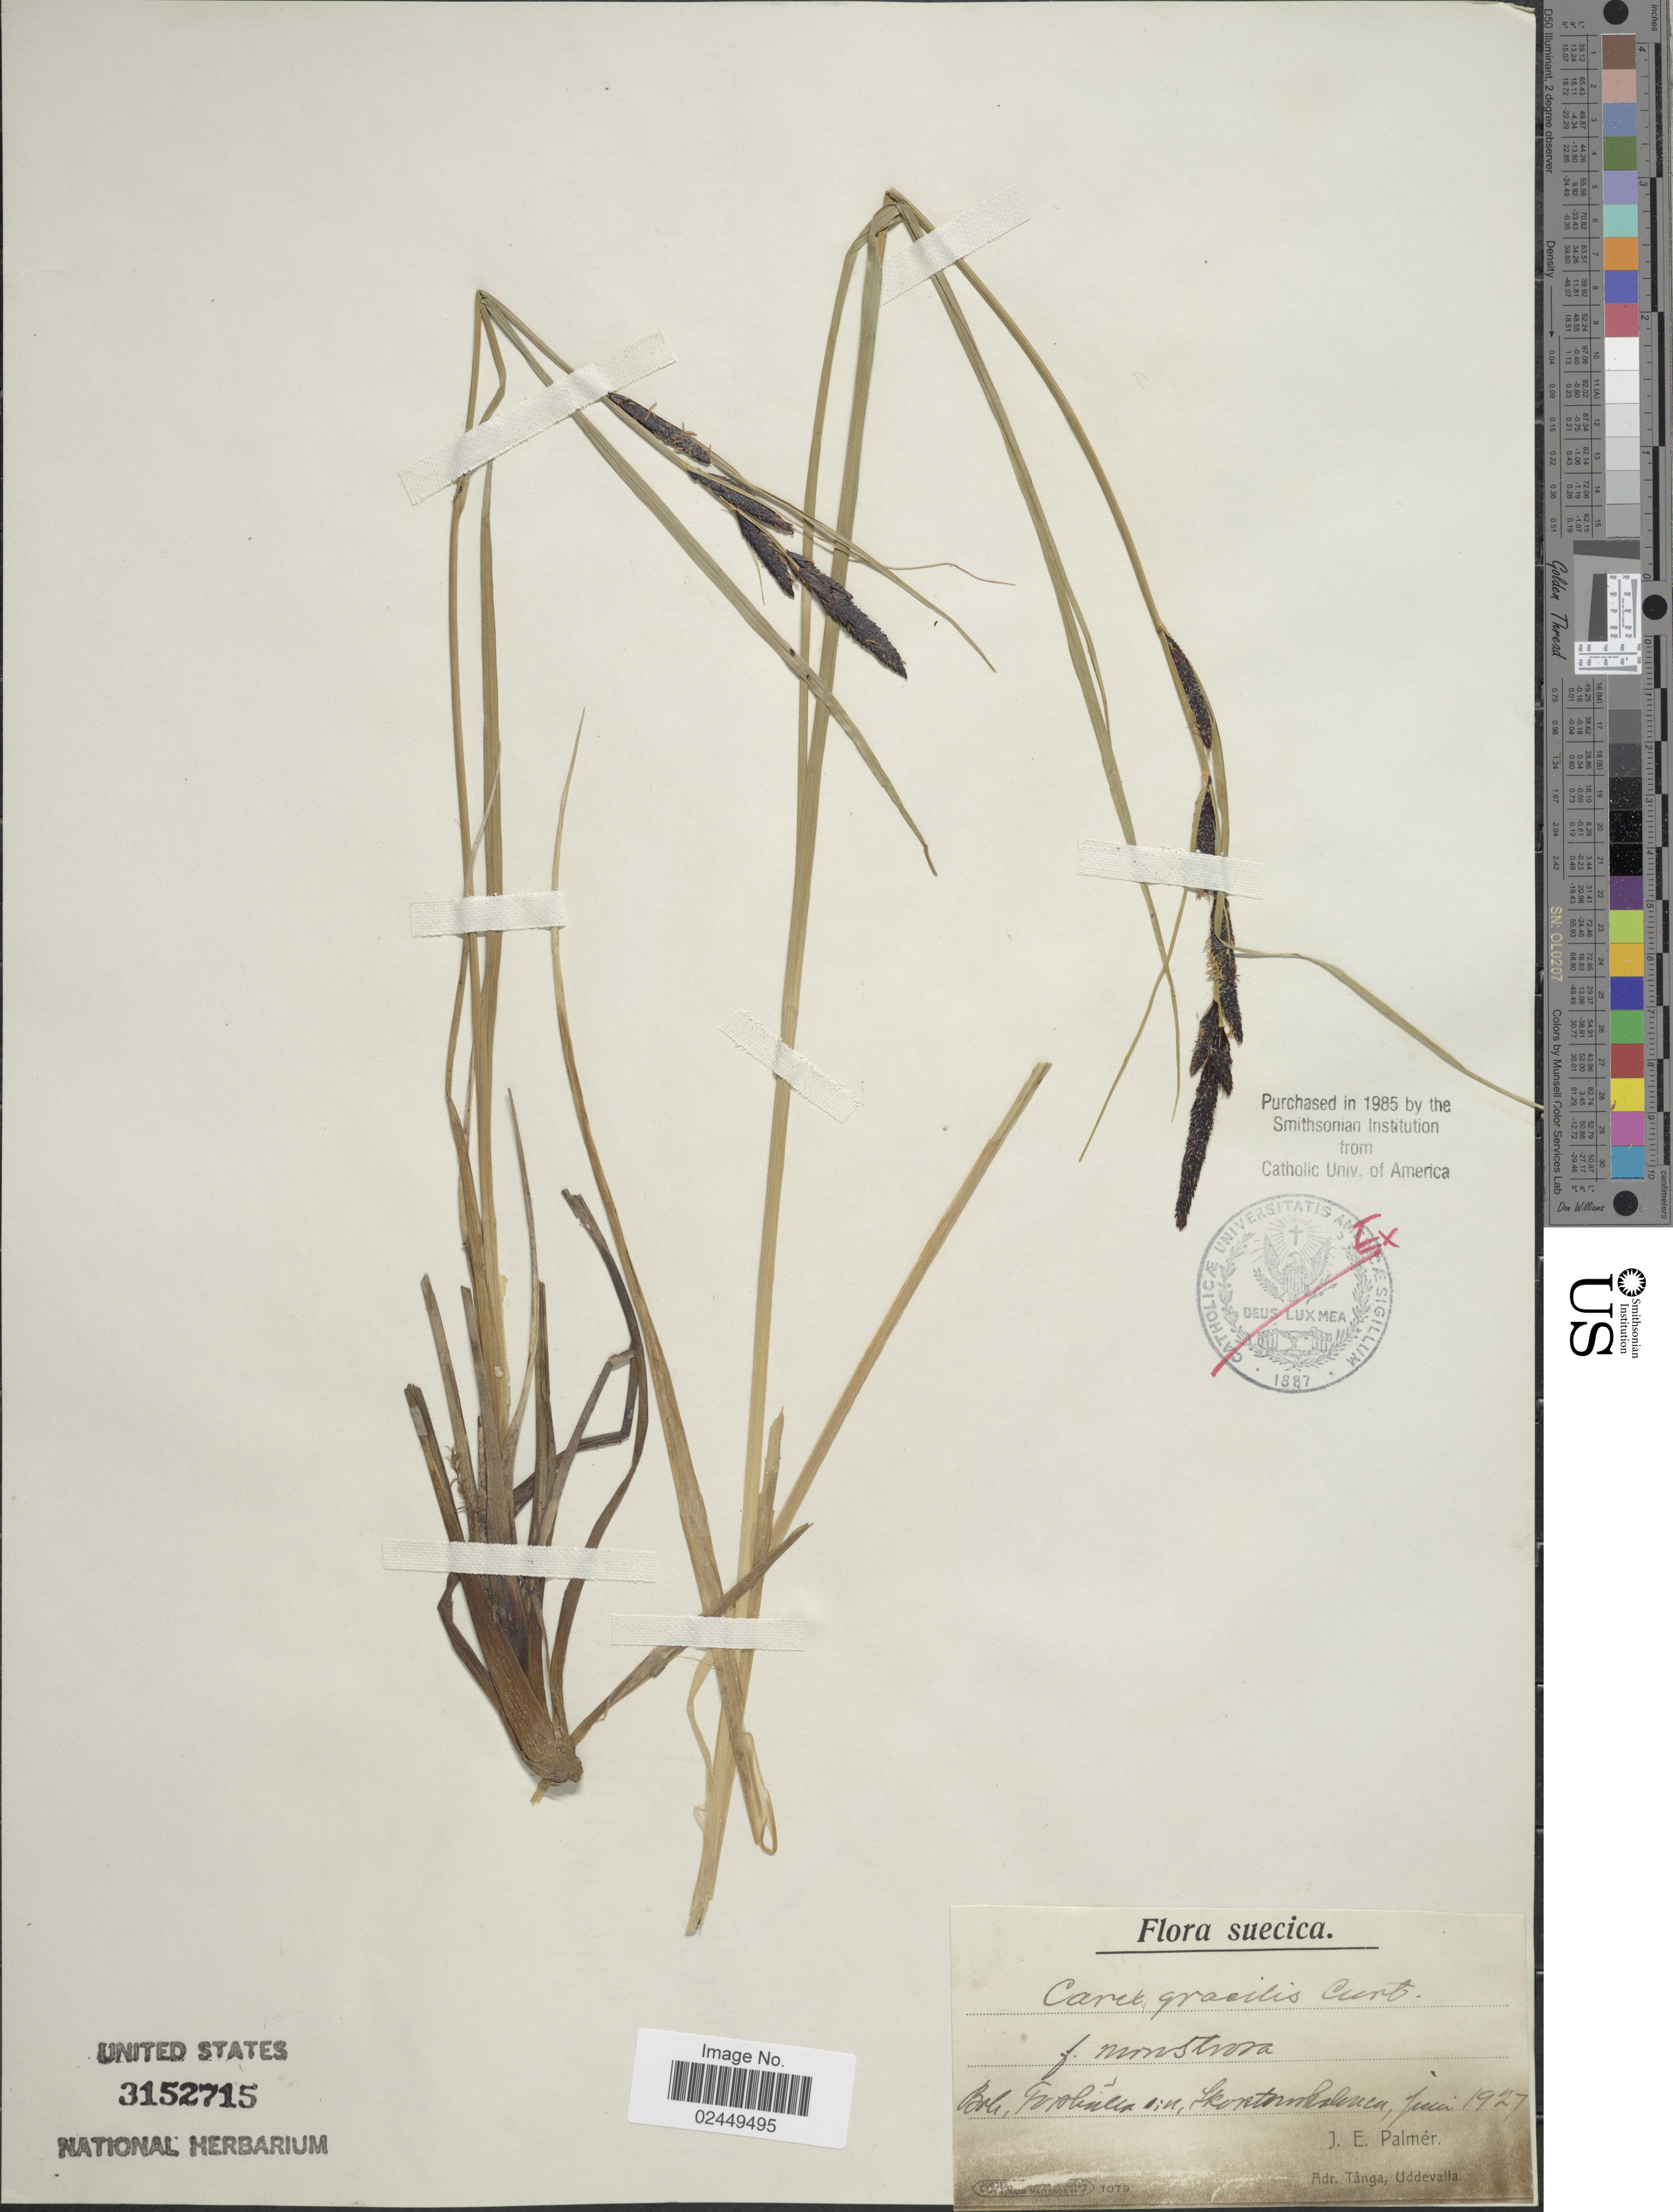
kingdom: Plantae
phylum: Tracheophyta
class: Liliopsida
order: Poales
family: Cyperaceae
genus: Carex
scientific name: Carex acuta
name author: L.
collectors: J. E. Palmér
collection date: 1927-06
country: Sweden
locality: Suecica, Bols, Forslinella s:n Skortornhalen.[interpreted]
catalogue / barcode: US 3152715